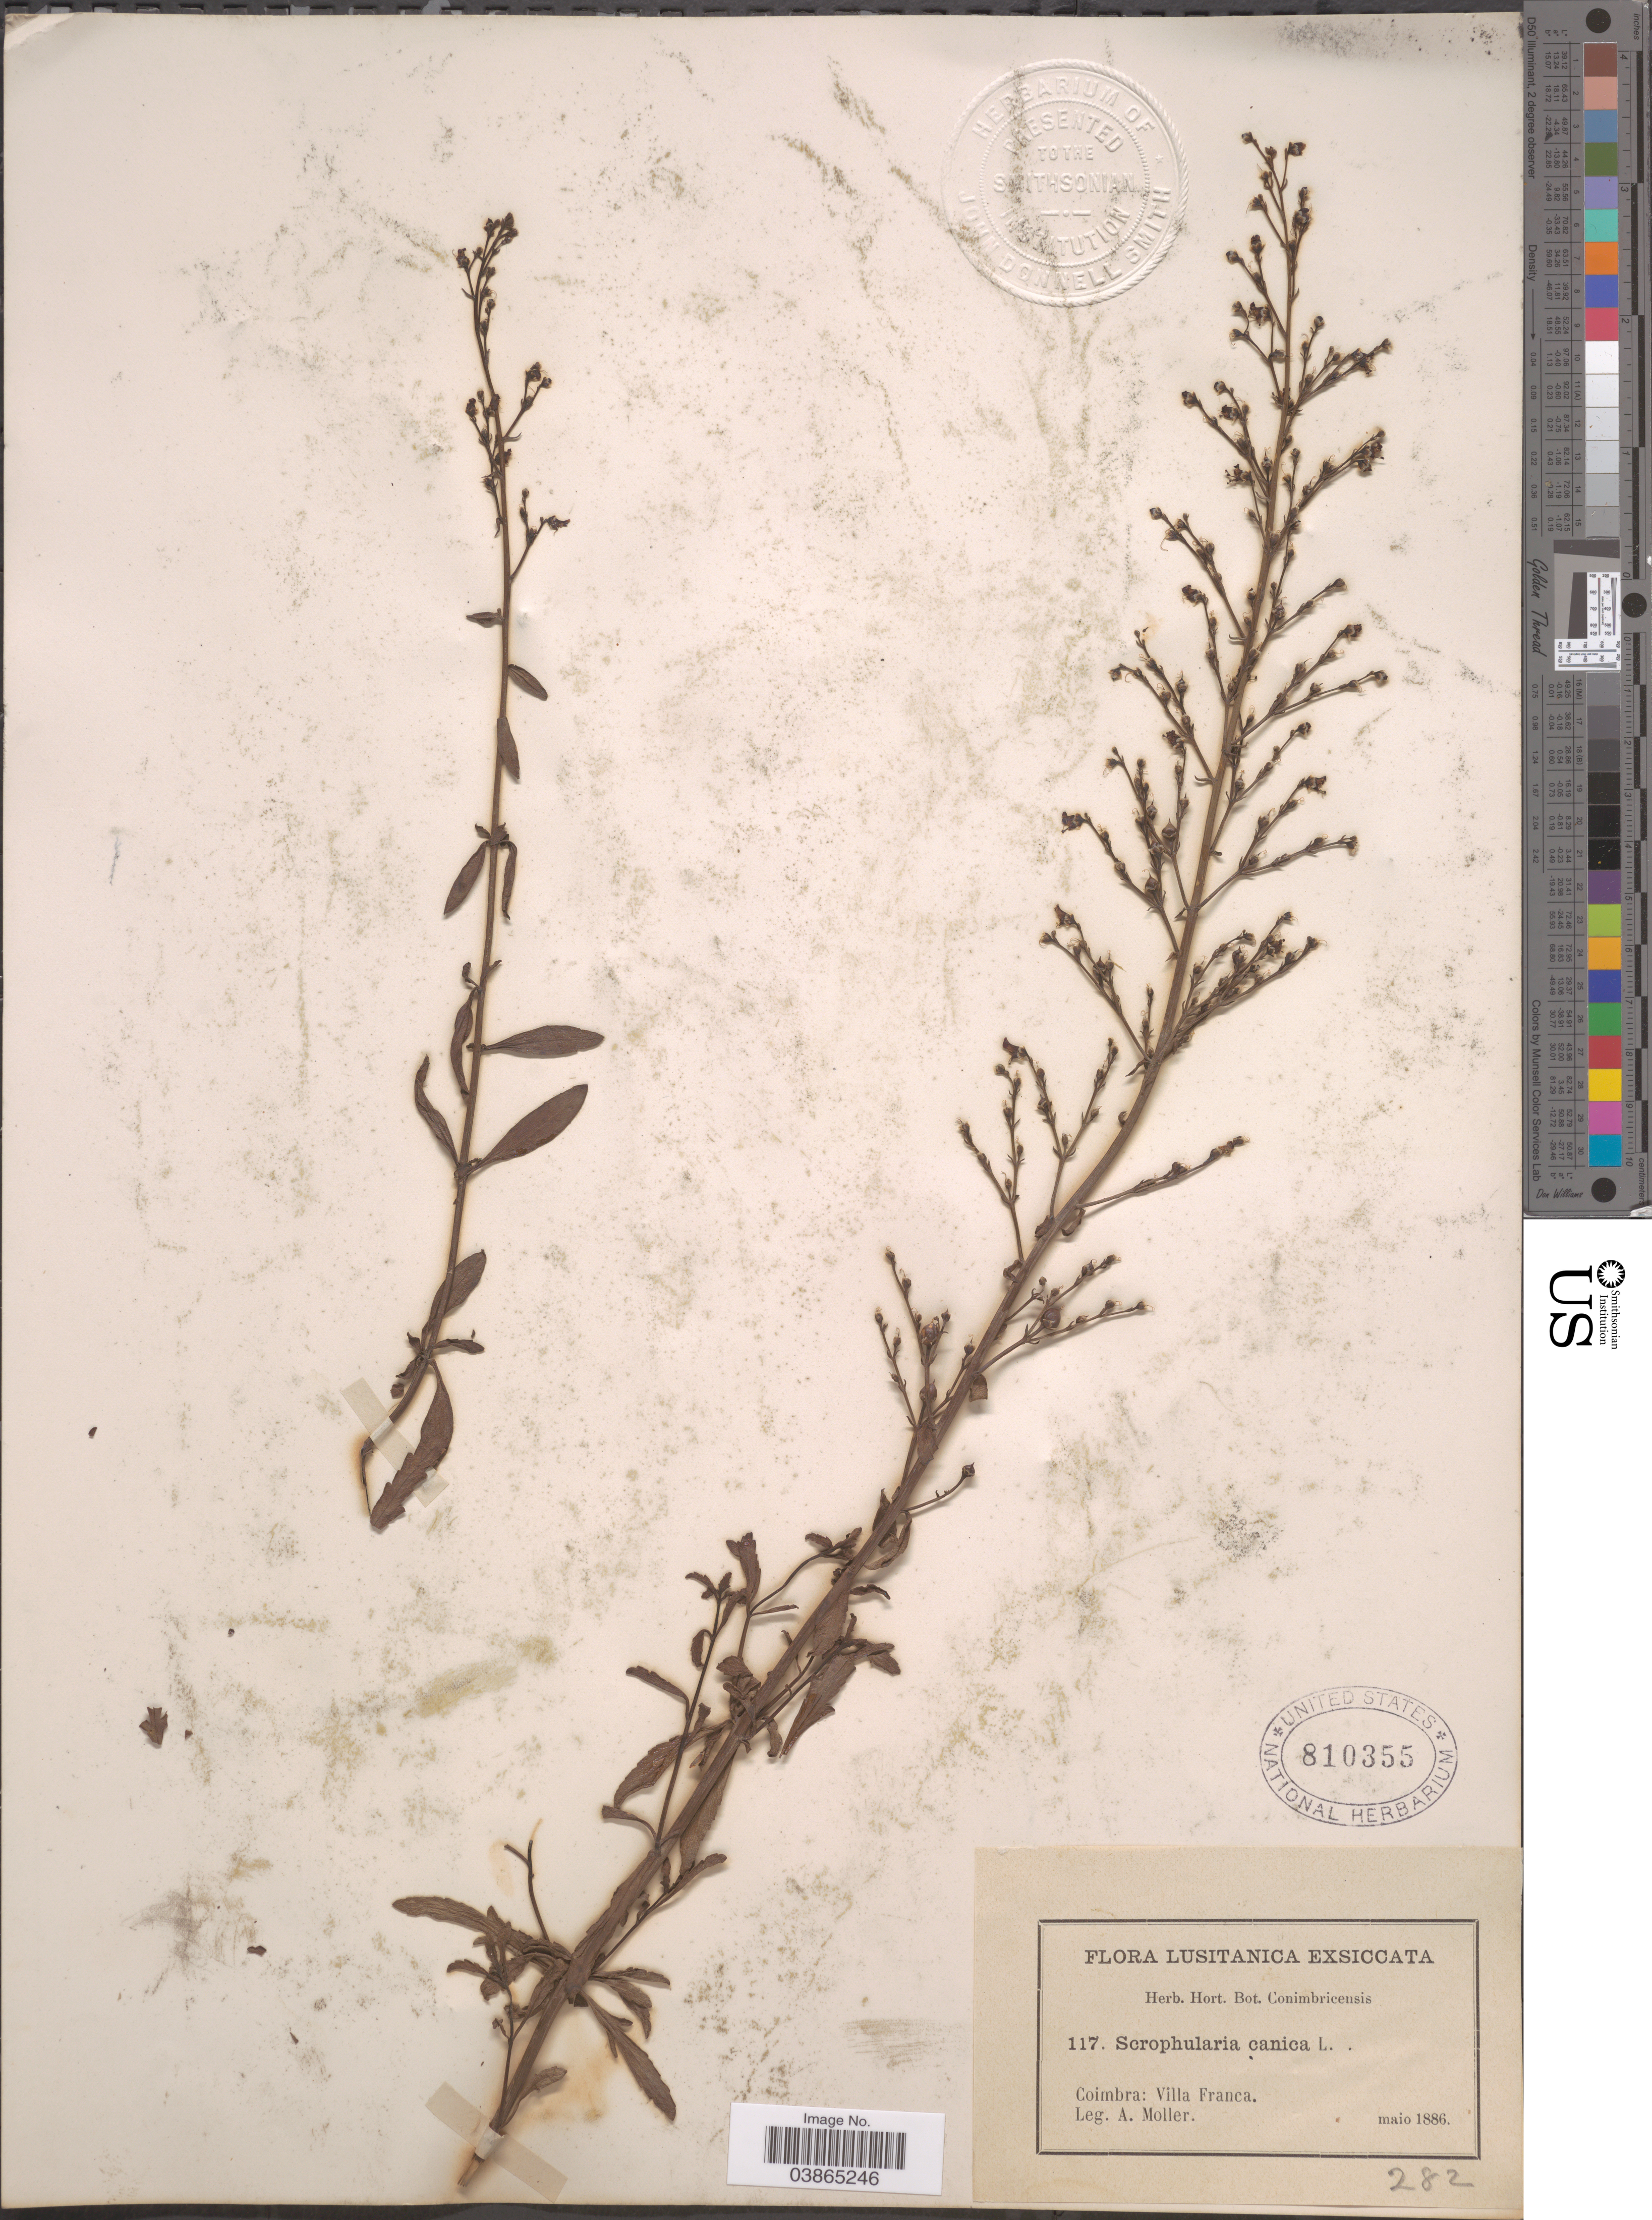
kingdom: Plantae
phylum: Tracheophyta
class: Magnoliopsida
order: Lamiales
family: Scrophulariaceae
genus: Scrophularia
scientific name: Scrophularia canina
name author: L.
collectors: A. Moller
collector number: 117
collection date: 1886-05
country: Portugal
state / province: Coimbra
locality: Lusitanica. Villa Franca.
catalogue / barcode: US 810355